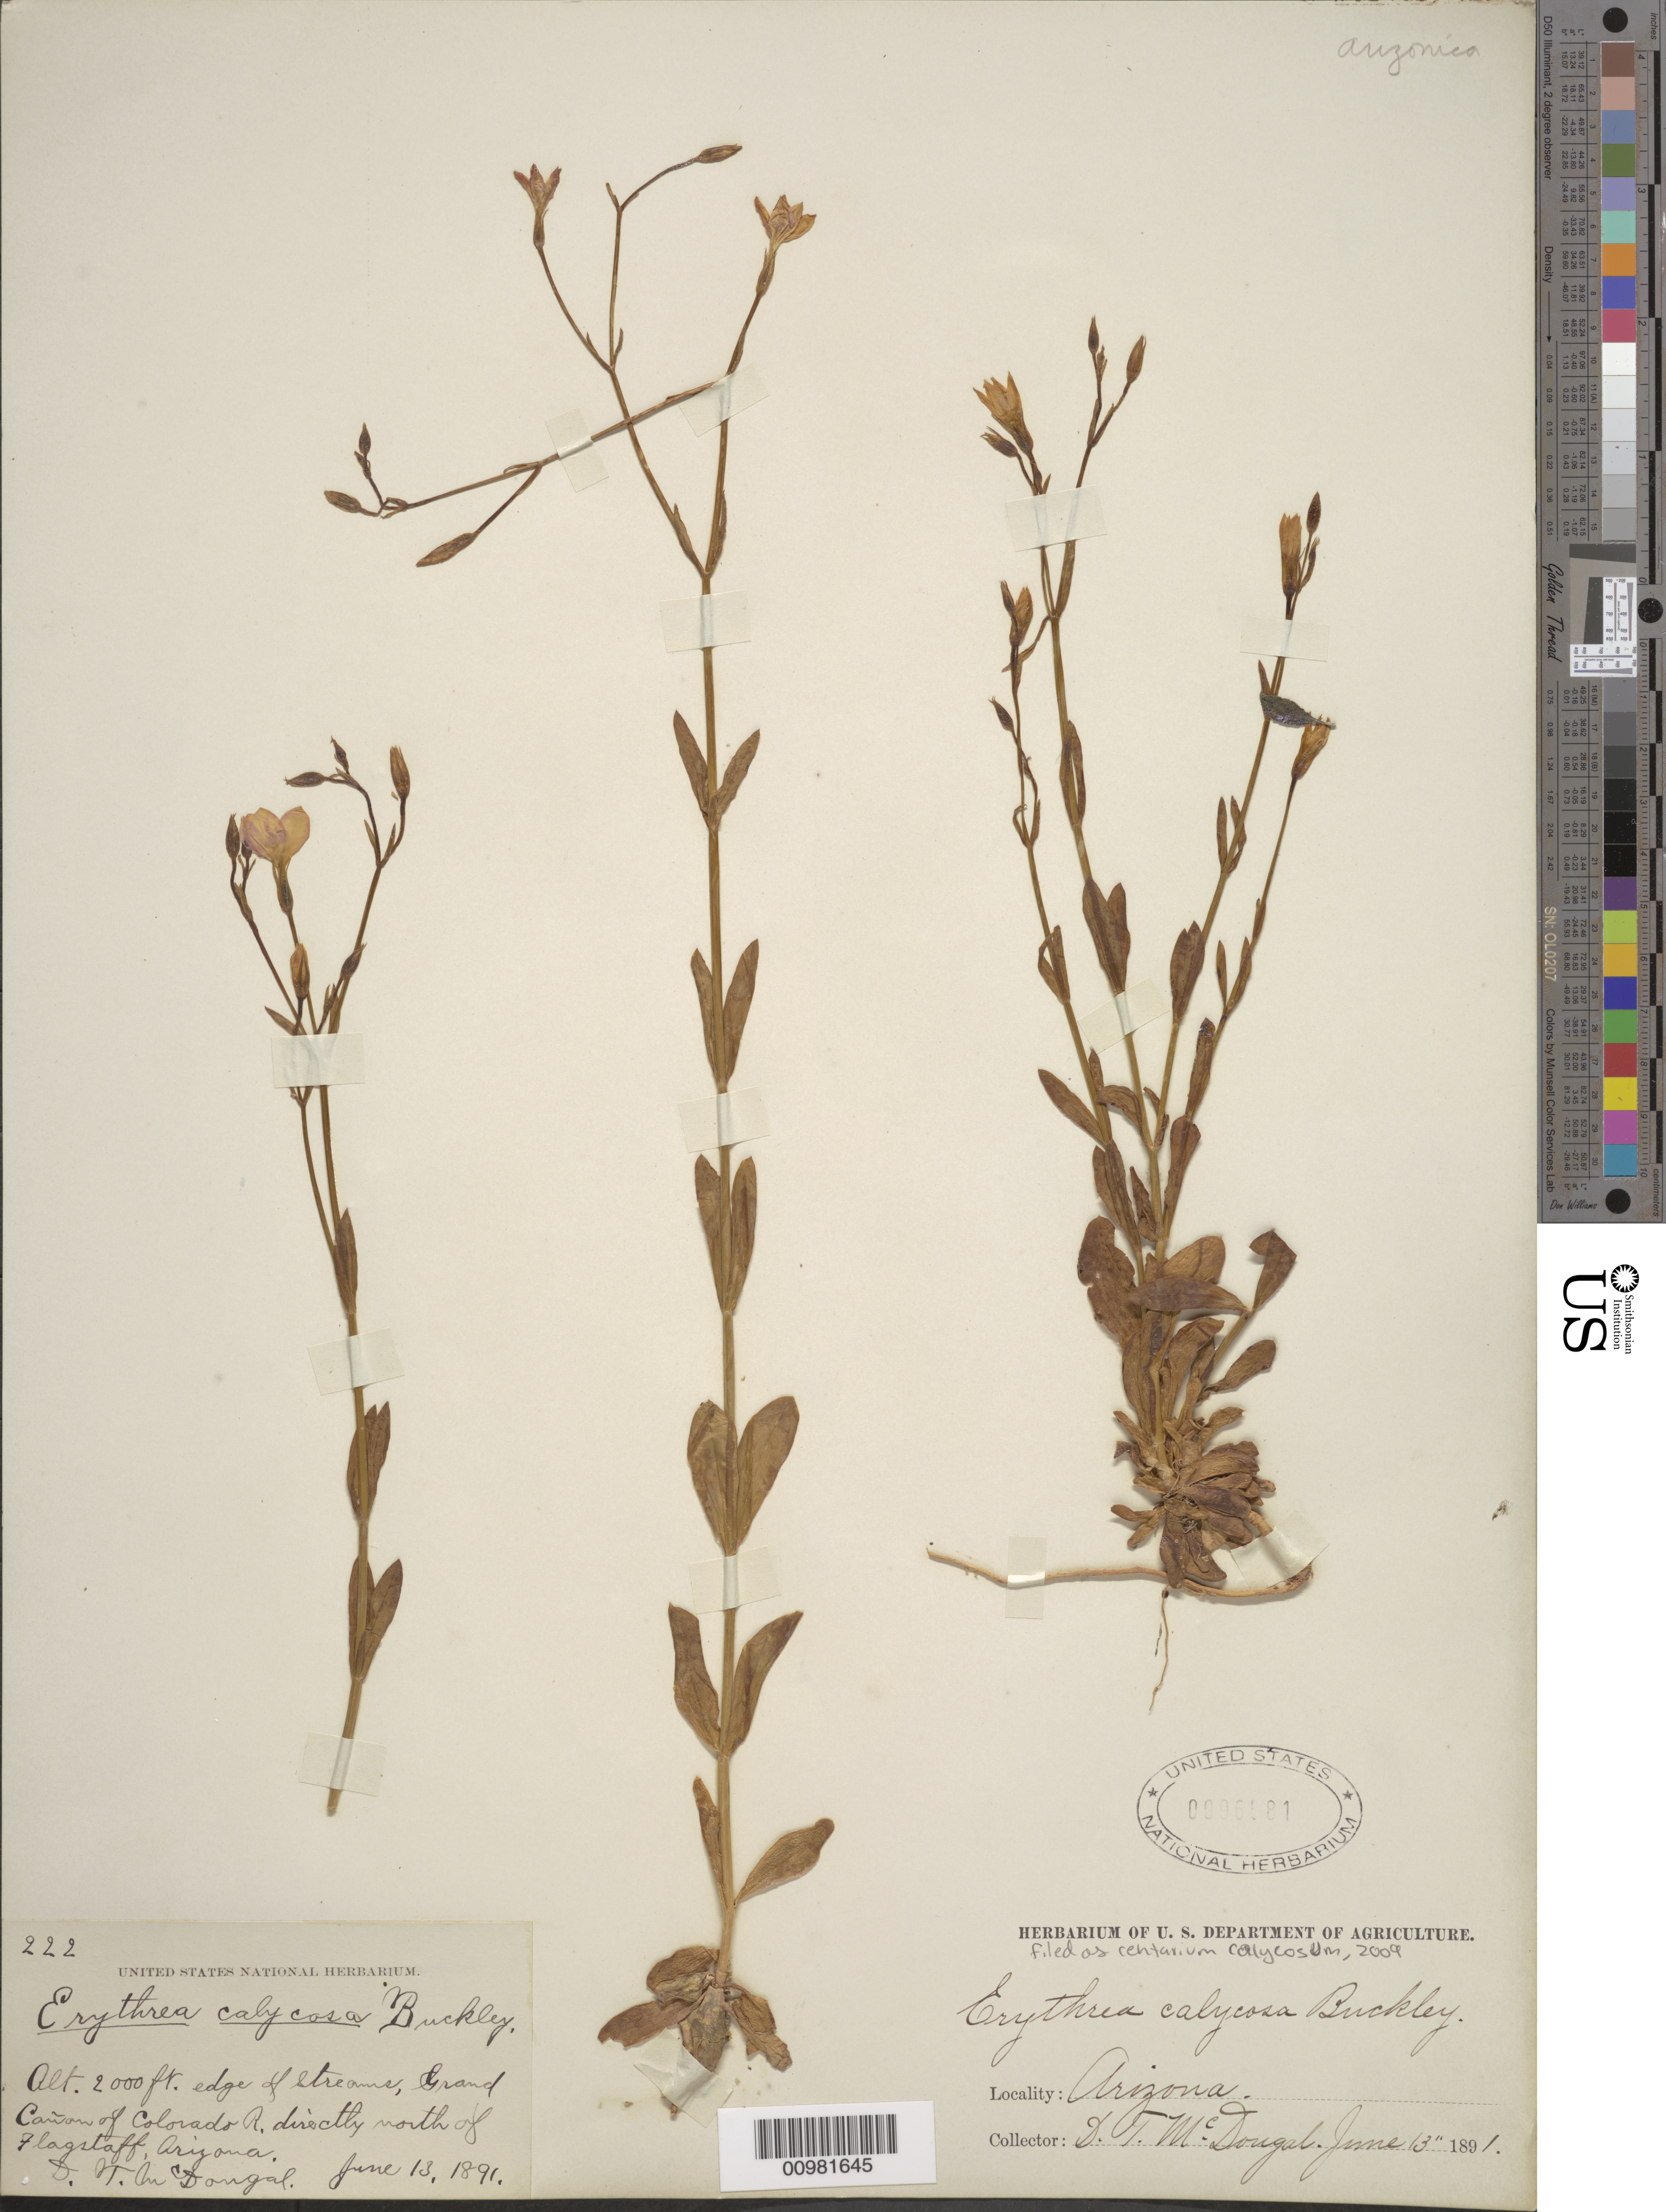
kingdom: Plantae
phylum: Tracheophyta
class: Magnoliopsida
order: Gentianales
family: Gentianaceae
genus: Centaurium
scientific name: Centaurium calycosum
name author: (Buckley) Buckley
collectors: D. T. MacDougal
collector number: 222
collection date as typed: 13 Jun 1891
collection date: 1891-06-13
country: United States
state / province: Arizona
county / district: Coconino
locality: Grand Canyon of Colorado; directly North of Flagstaff; edge of streams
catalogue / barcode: US 96581